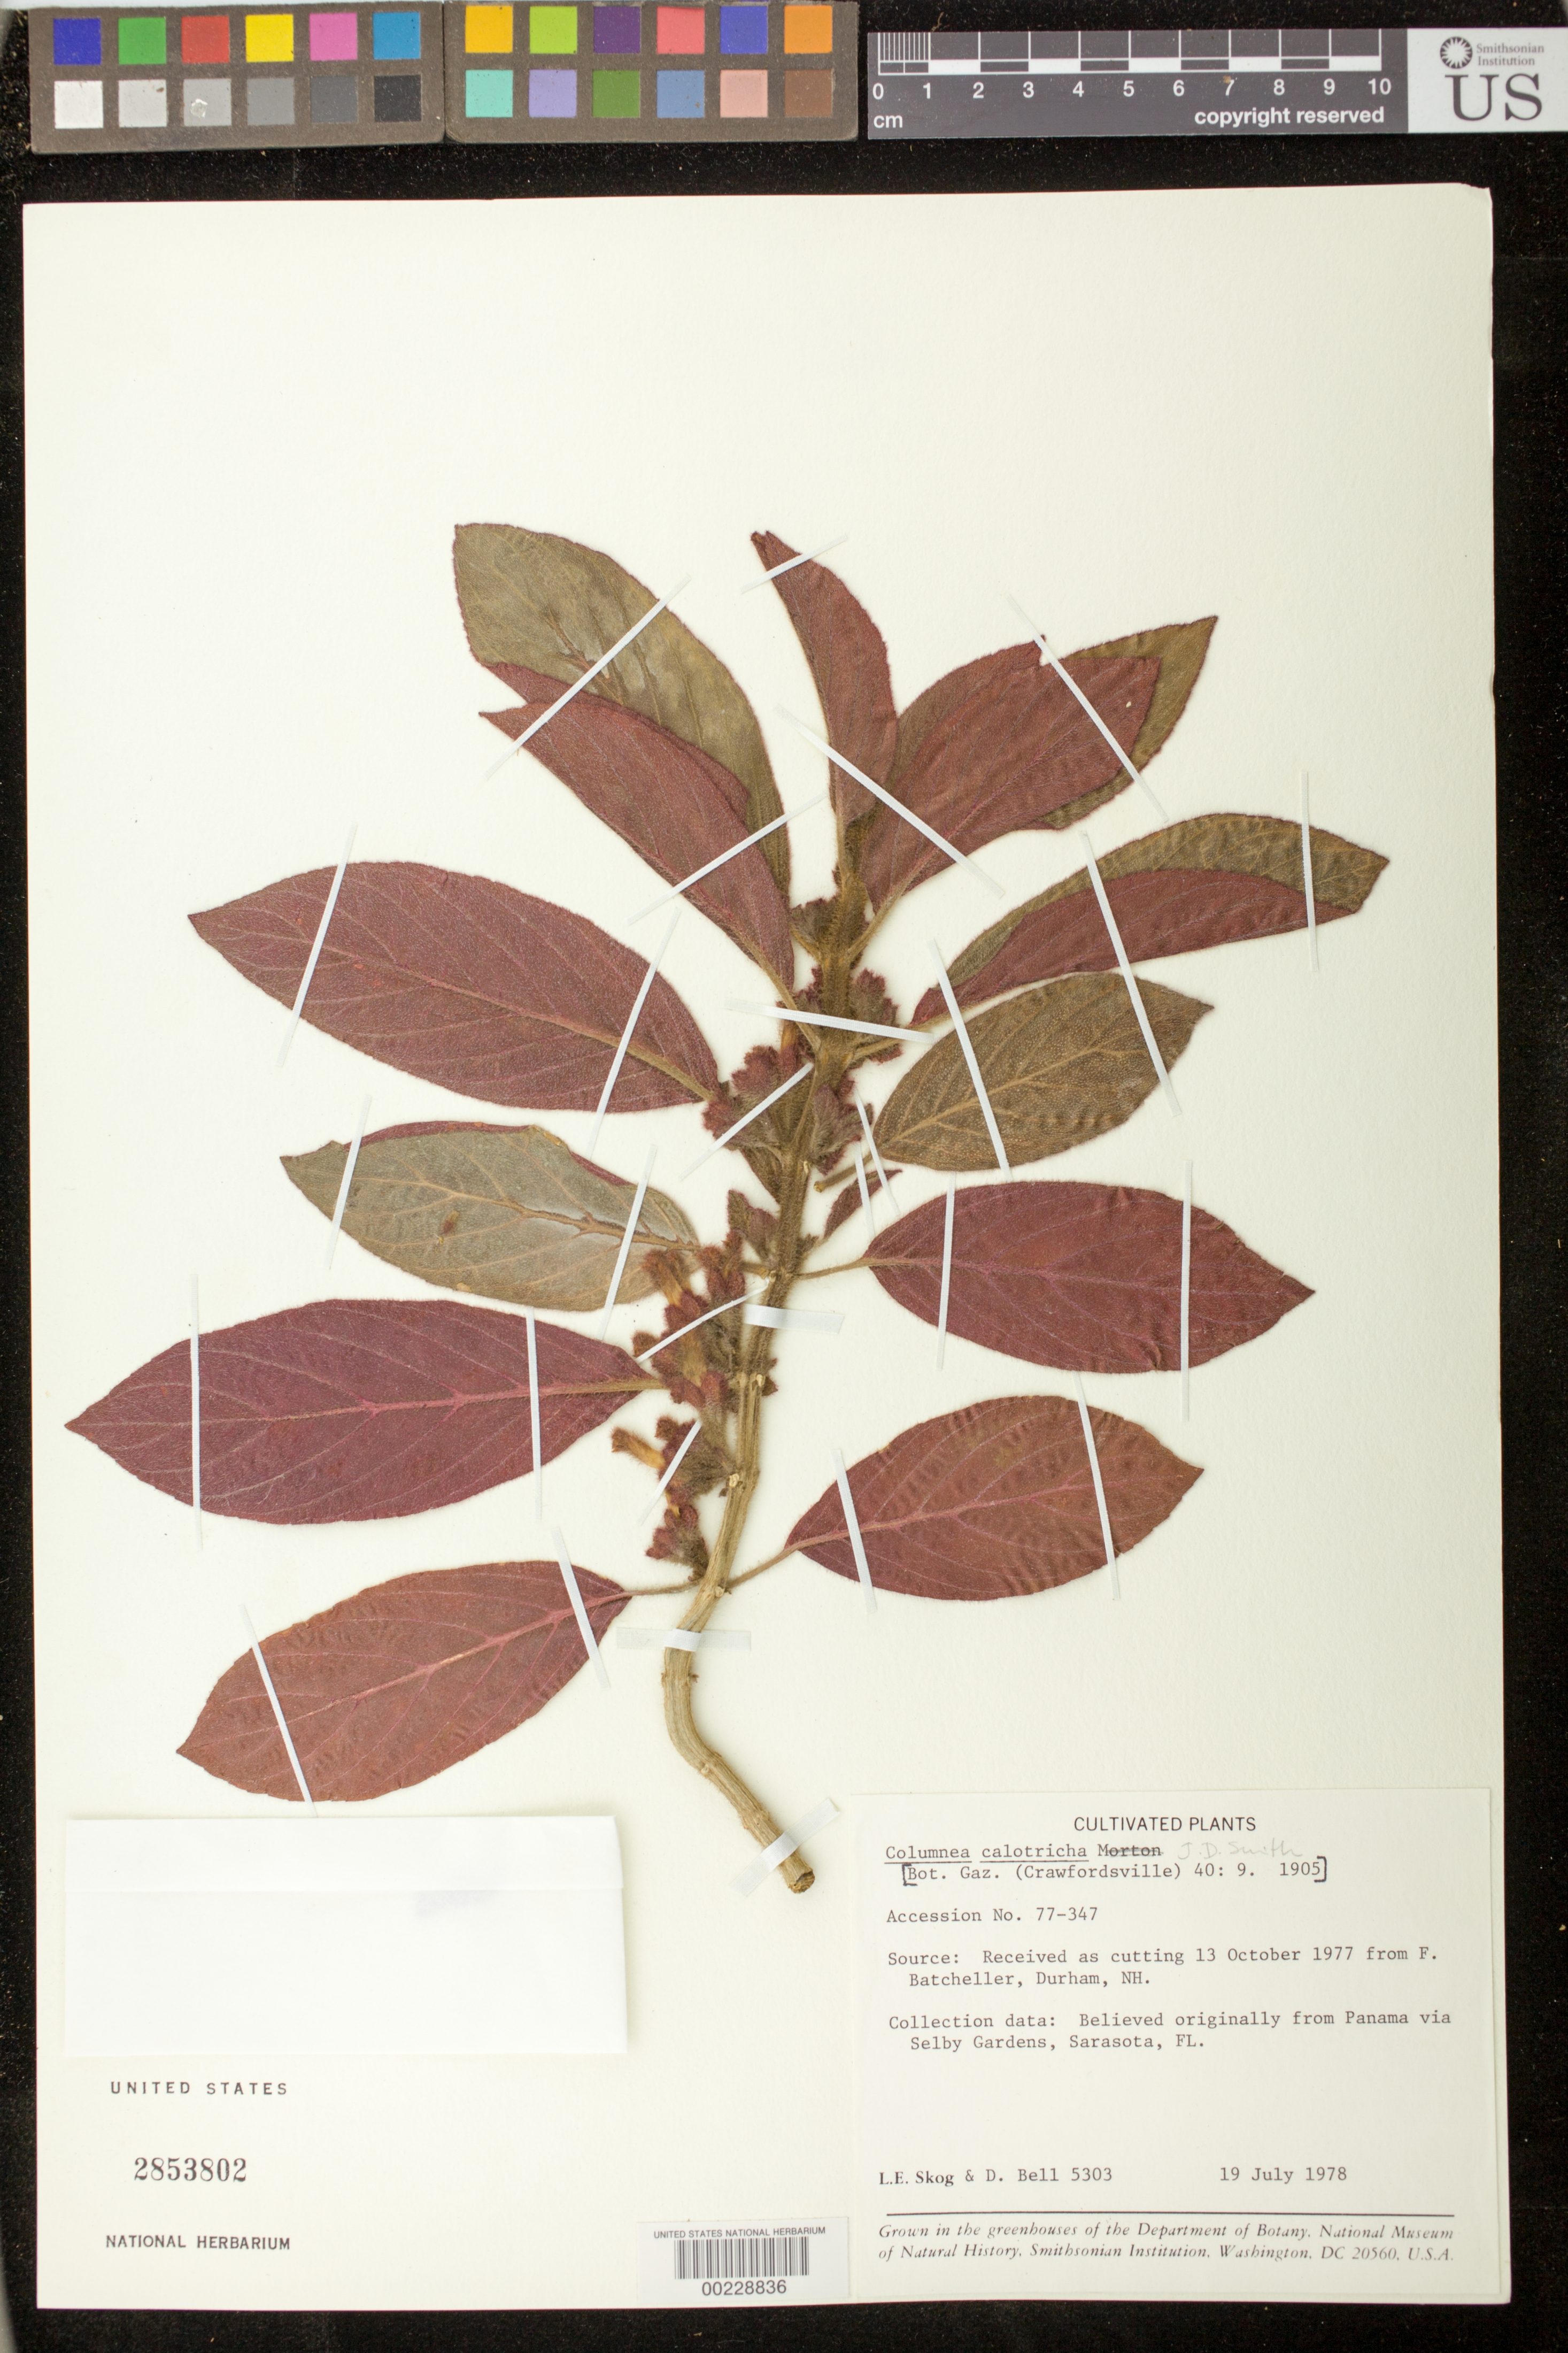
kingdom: Plantae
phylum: Tracheophyta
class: Magnoliopsida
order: Lamiales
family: Gesneriaceae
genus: Columnea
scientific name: Columnea calotricha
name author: Donn. Sm.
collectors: L. E. Skog & D. A. Bell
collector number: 5303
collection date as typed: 19 Jul 1978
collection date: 1978-07-19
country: Panama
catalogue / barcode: US 2853802